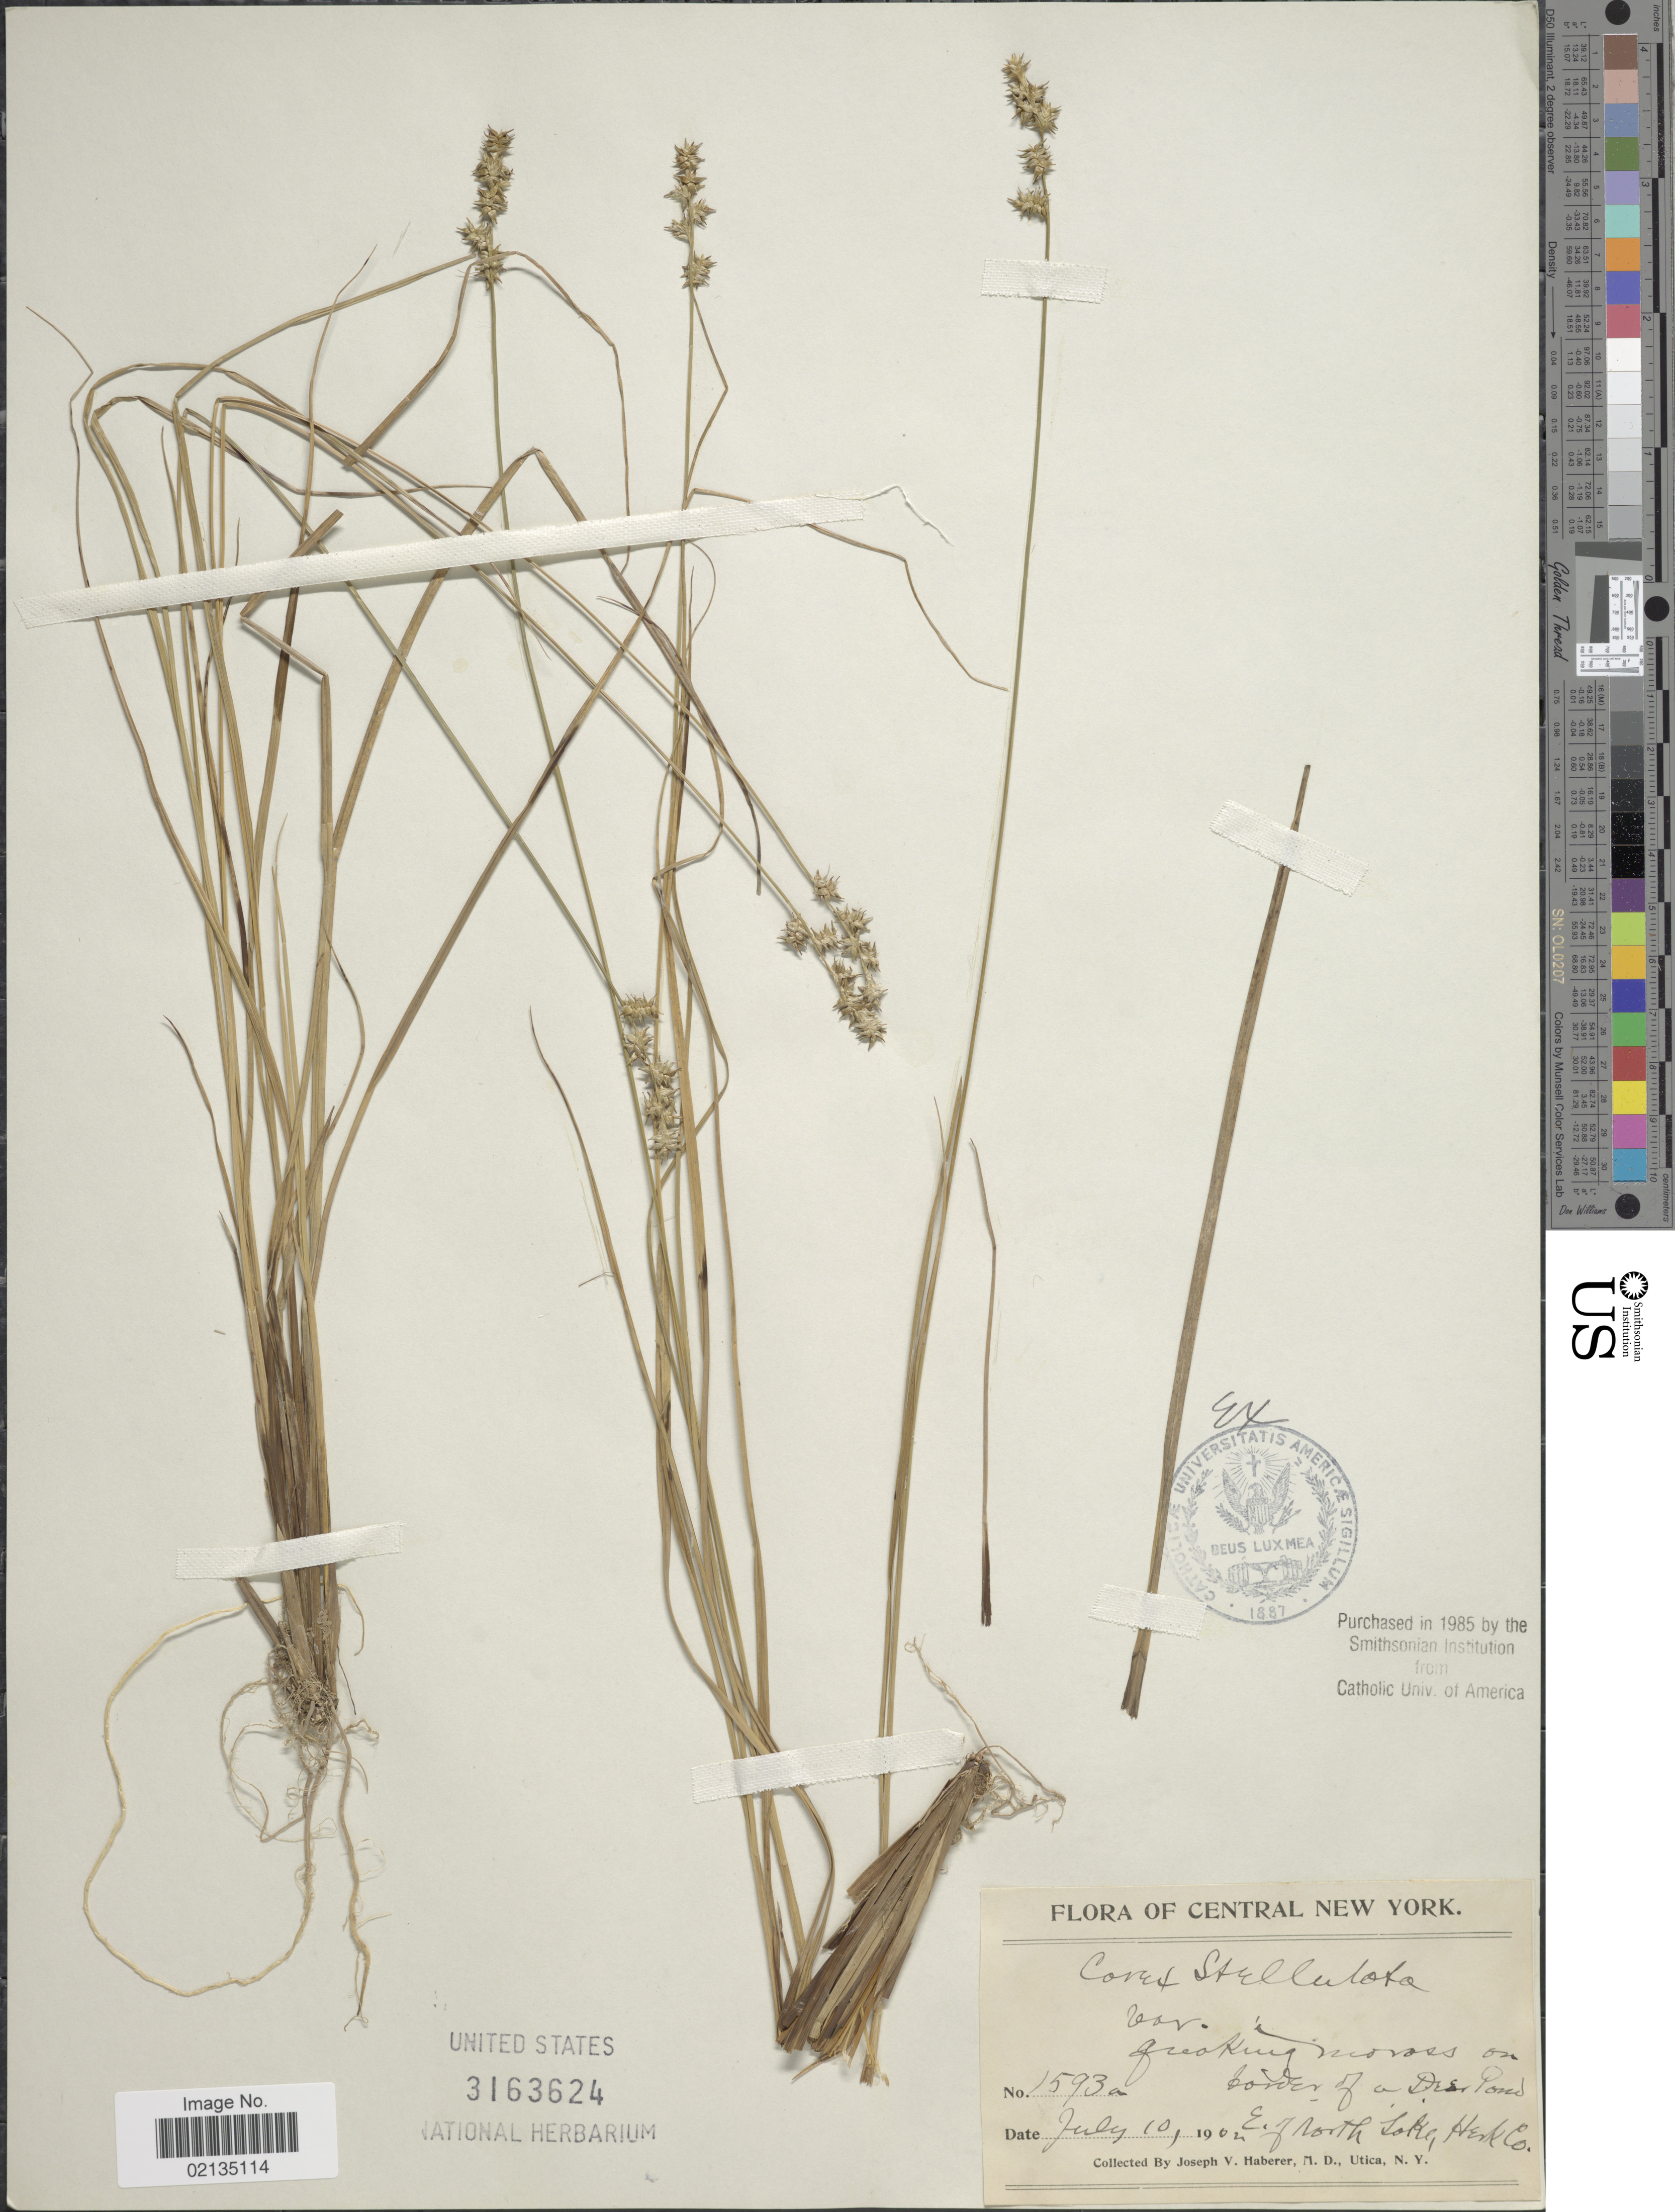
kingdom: Plantae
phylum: Tracheophyta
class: Liliopsida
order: Poales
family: Cyperaceae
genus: Carex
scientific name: Carex echinata subsp. echinata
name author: Murray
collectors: J. V. Haberer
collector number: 1593a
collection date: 1902-07-10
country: United States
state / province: New York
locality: Central New York, border of a Deer Pond, E. of North Lake, Herk. Co.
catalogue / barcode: US 3163624